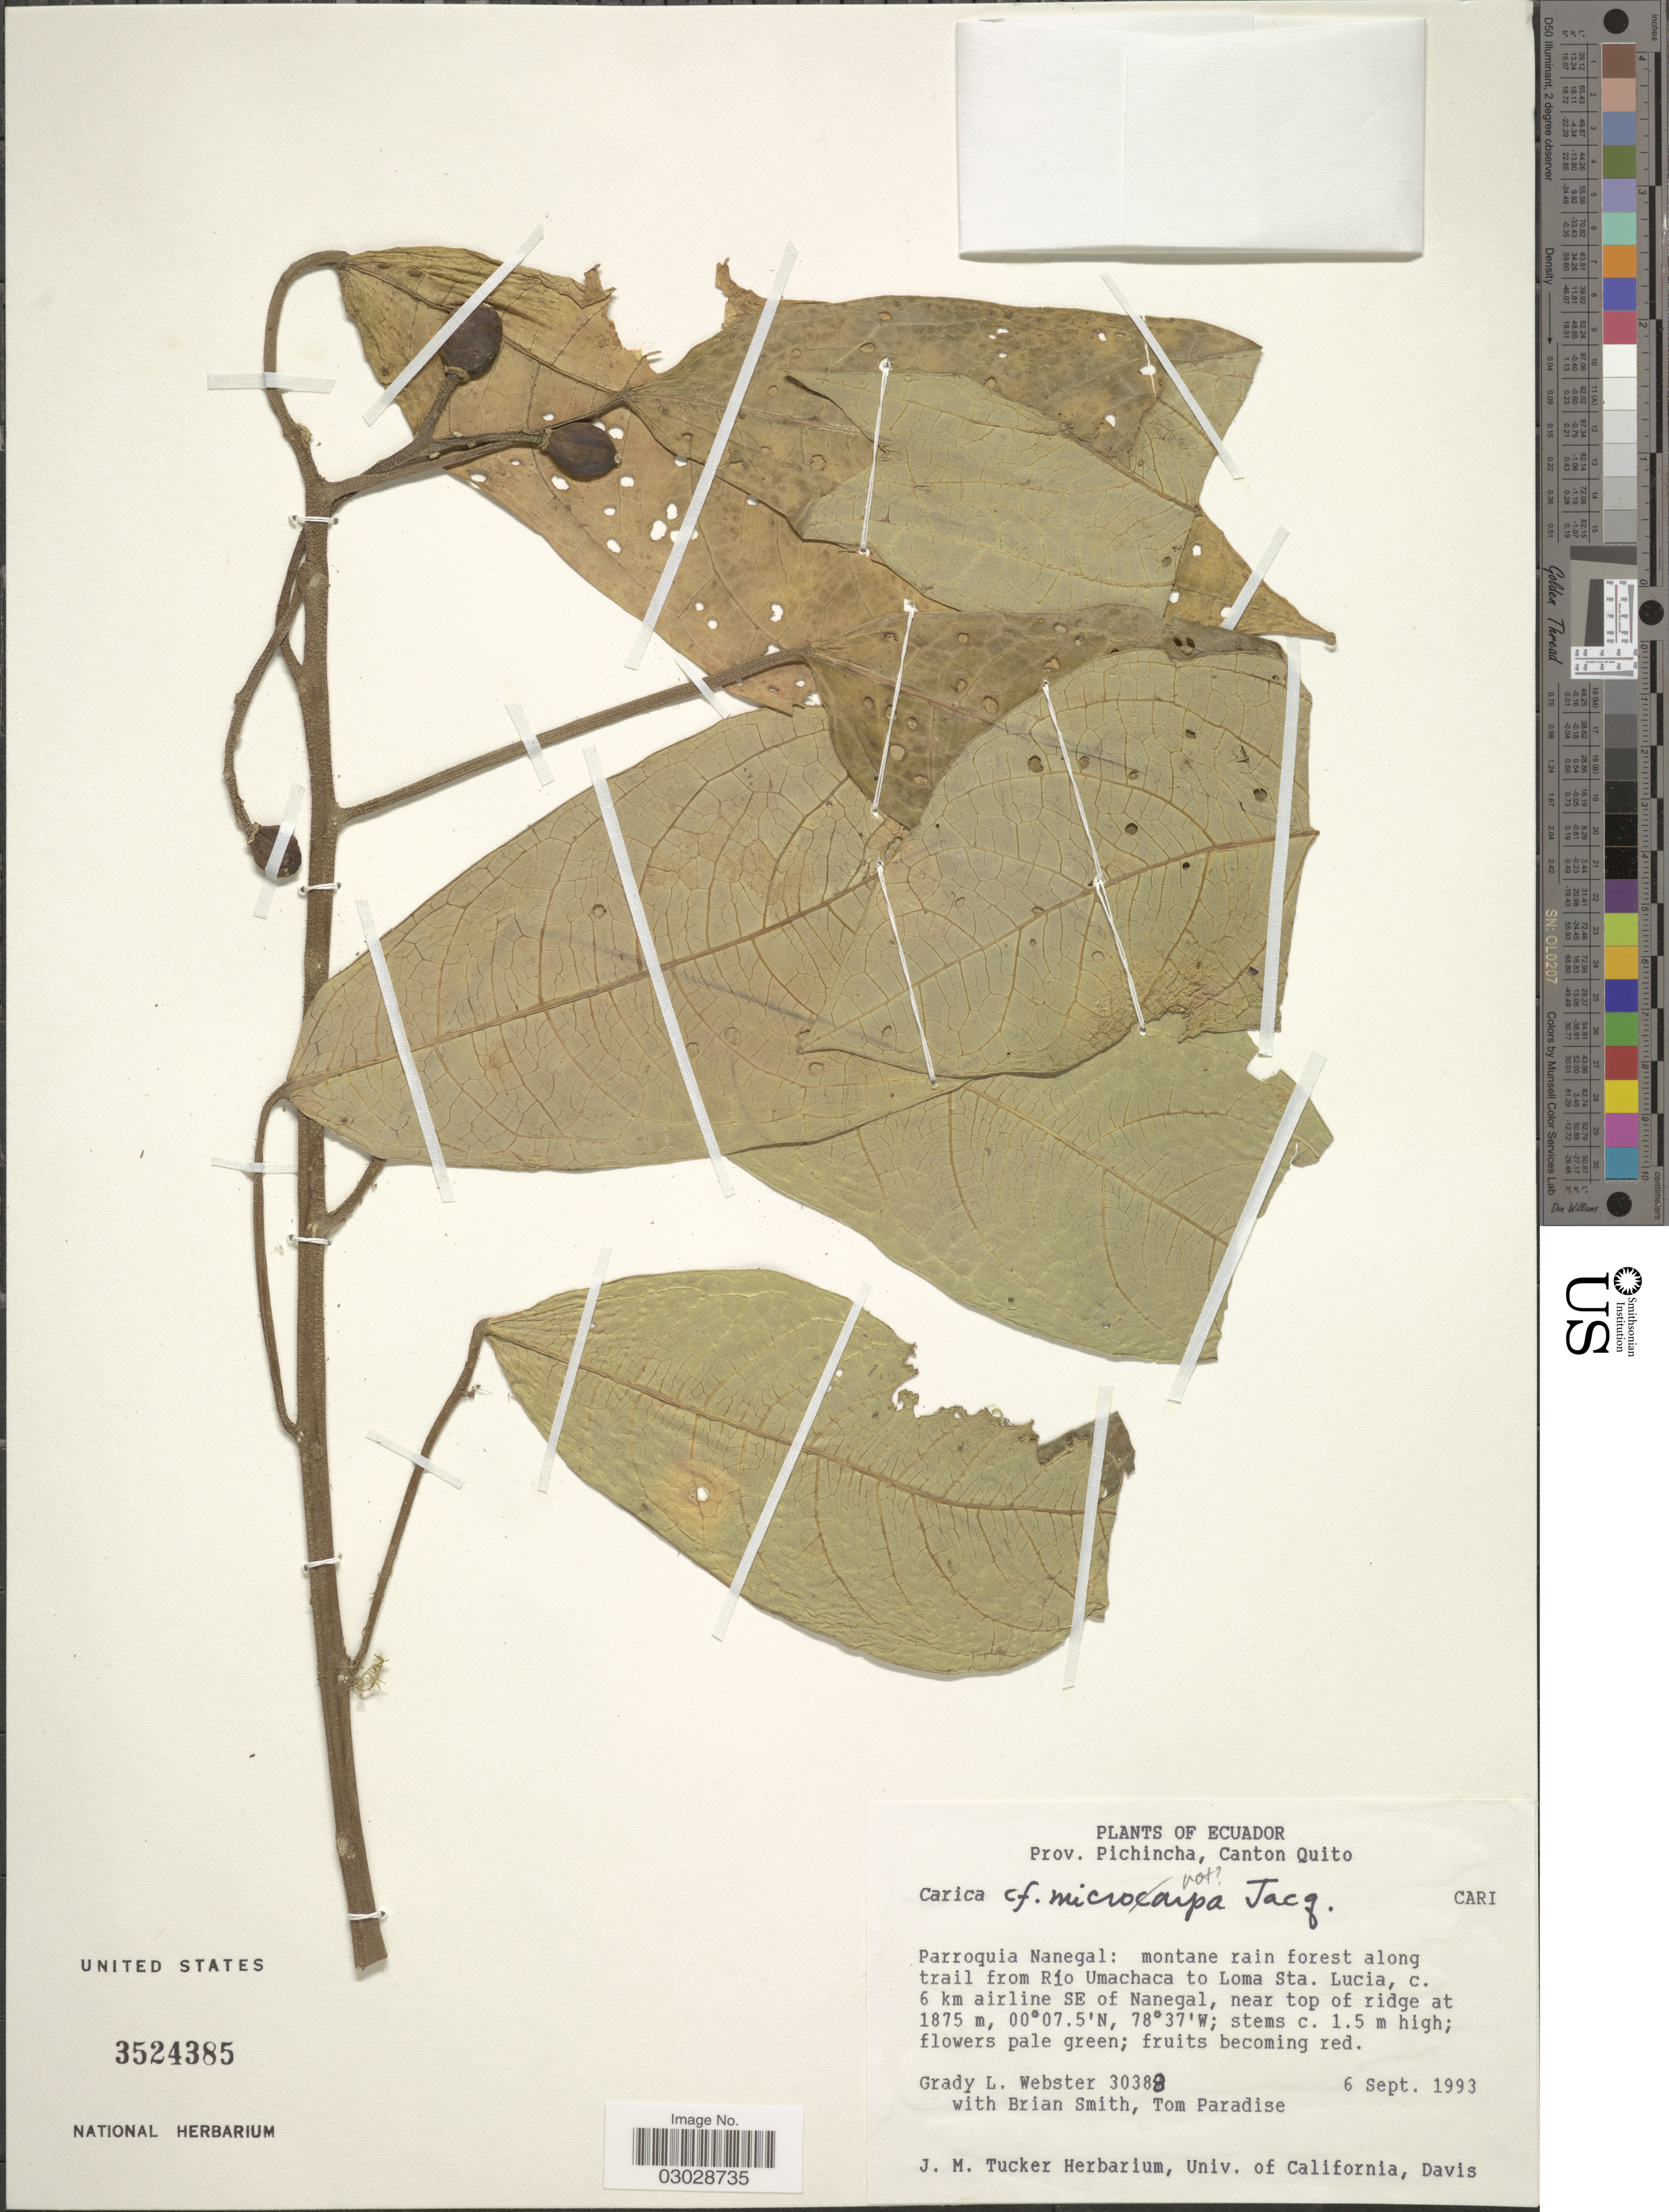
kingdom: Plantae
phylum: Tracheophyta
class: Magnoliopsida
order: Brassicales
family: Caricaceae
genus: Carica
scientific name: Carica sp.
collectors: G. L. Webster, B. D. Smith & T. Paradise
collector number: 30388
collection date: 1993-09-06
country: Ecuador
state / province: Pichincha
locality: Canton Quito, Parroquia Nanegal: montane rain forest along trail from Río Umachaca to Loma Sta. Lucia, c. 6 km airline SE of Nanegal, near top of ridge.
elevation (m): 1875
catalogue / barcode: US 3524385